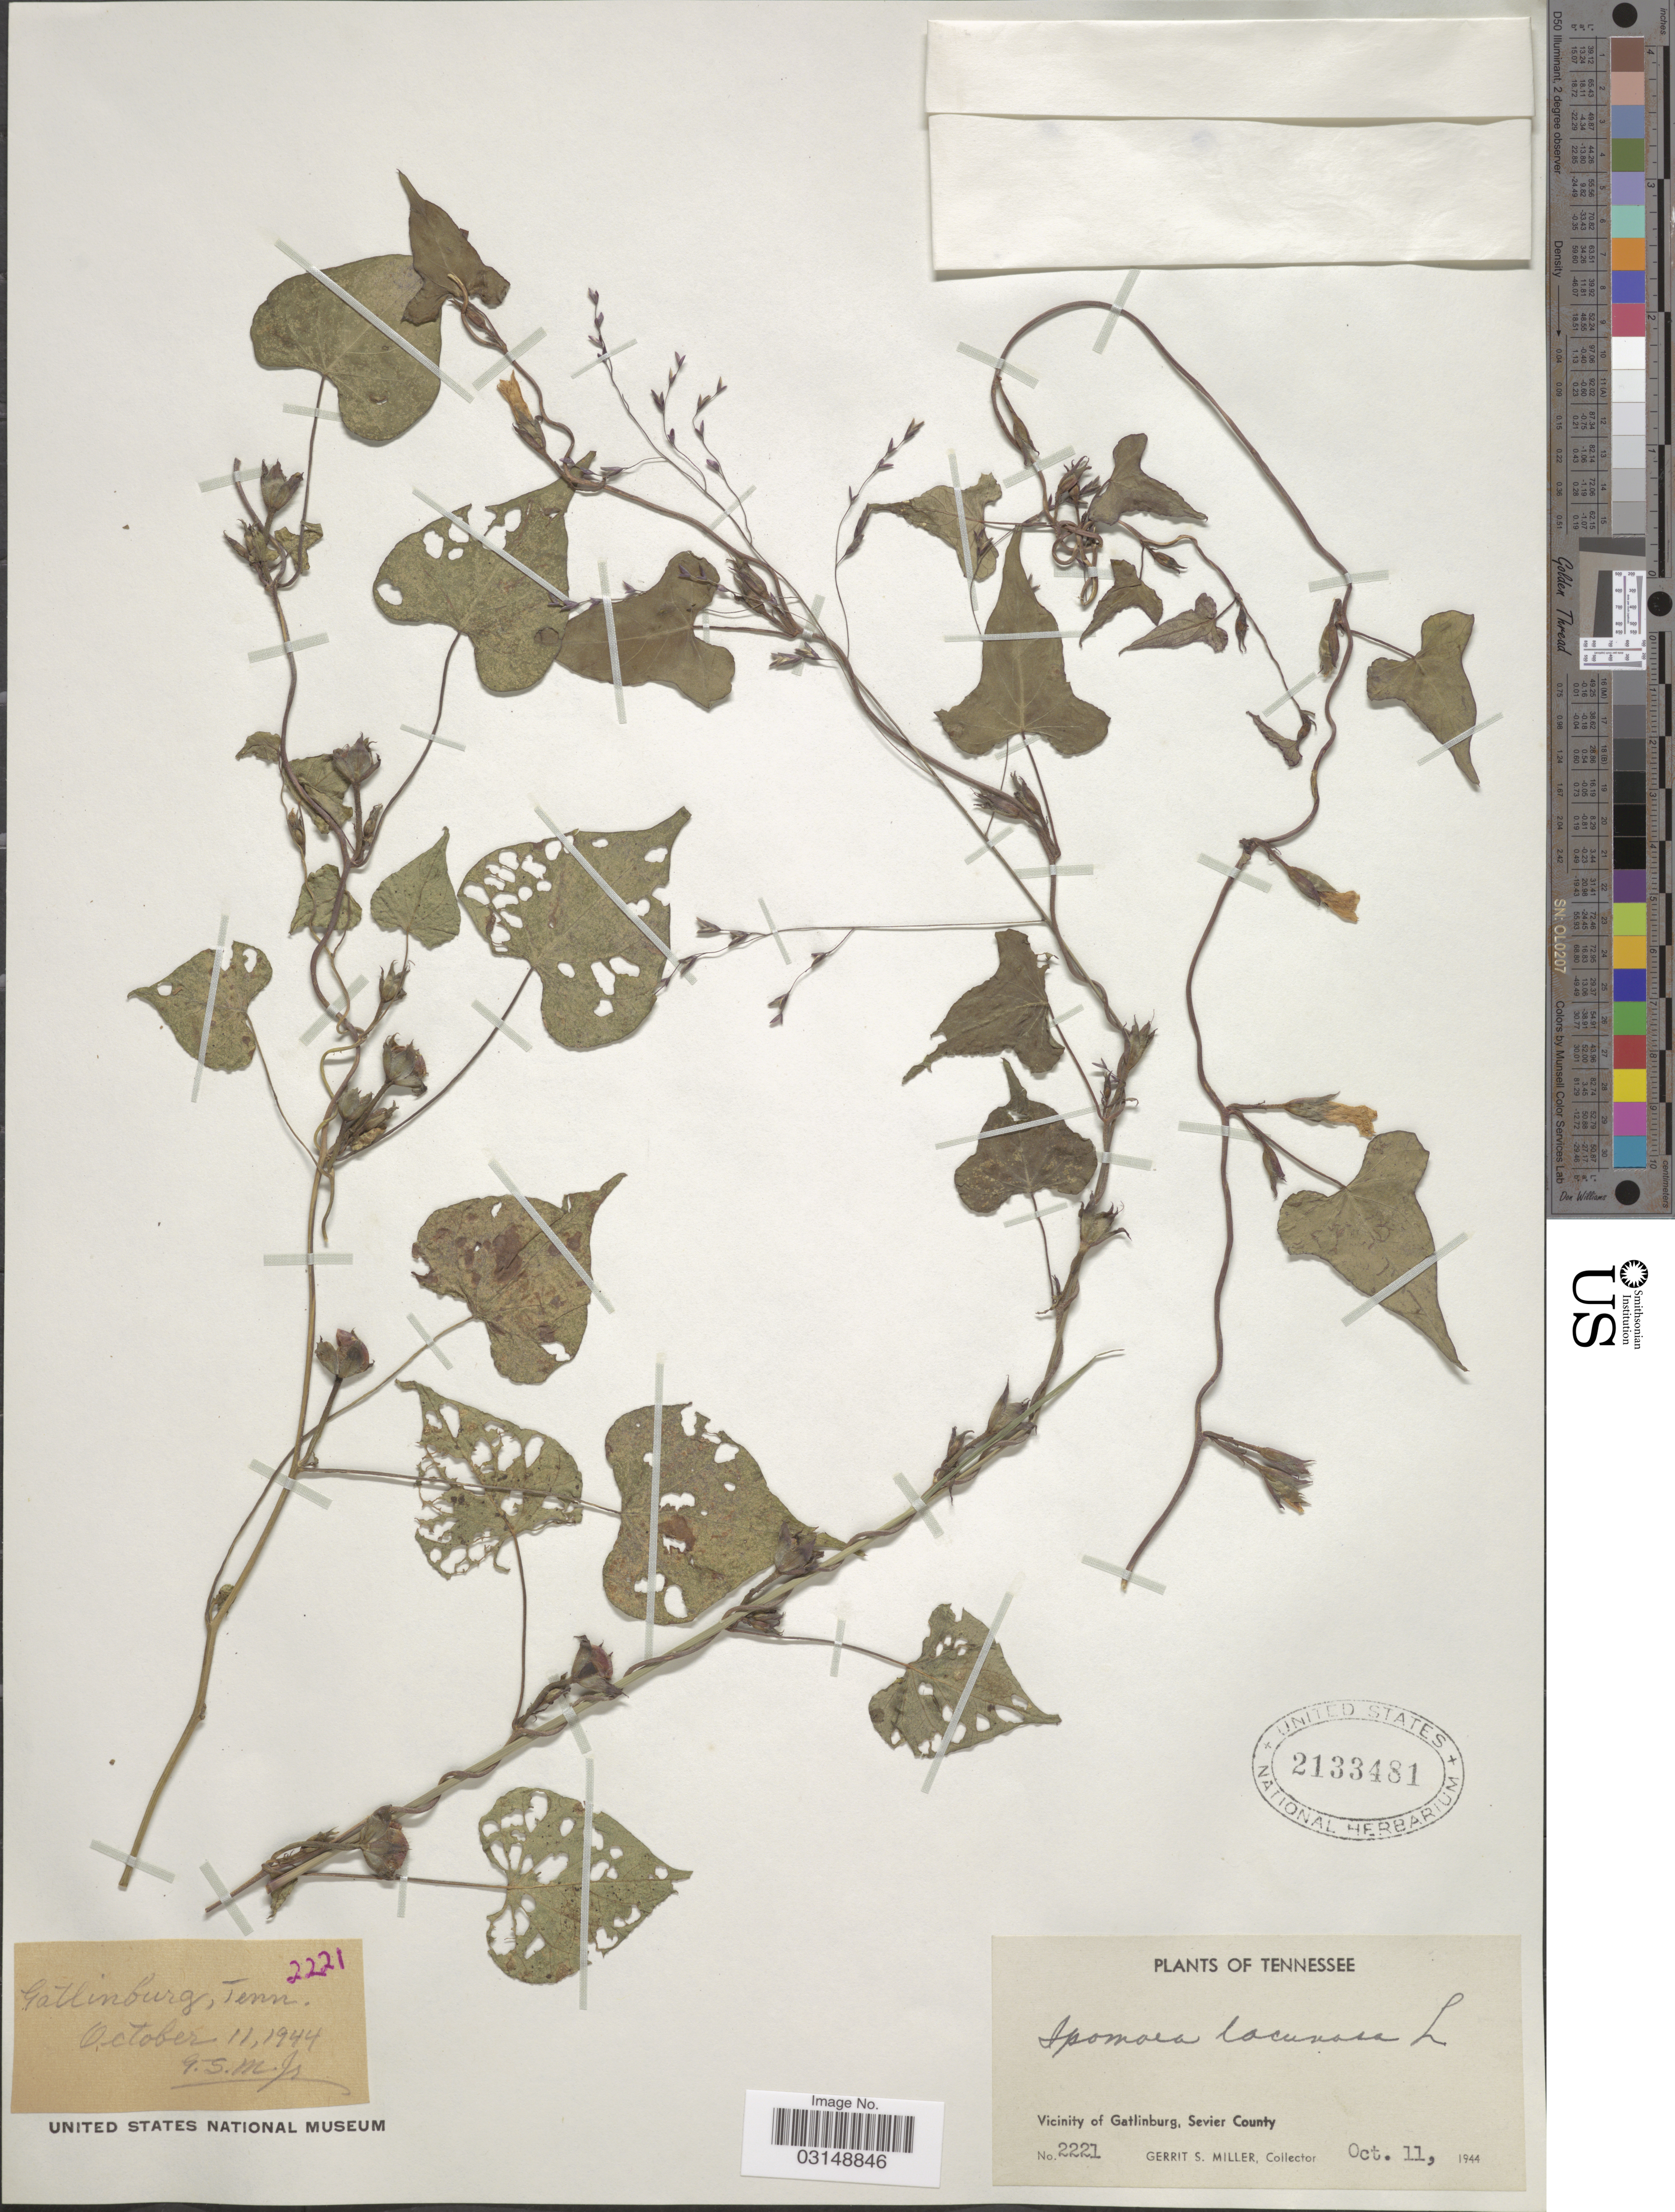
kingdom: Plantae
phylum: Tracheophyta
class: Magnoliopsida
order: Solanales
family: Convolvulaceae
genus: Ipomoea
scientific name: Ipomoea lacunosa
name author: L.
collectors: G. S. Miller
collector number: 2221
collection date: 1944-10-11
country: United States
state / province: Tennessee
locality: Vicinity of Gatlinburg, Sevier County.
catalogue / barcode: US 2133481